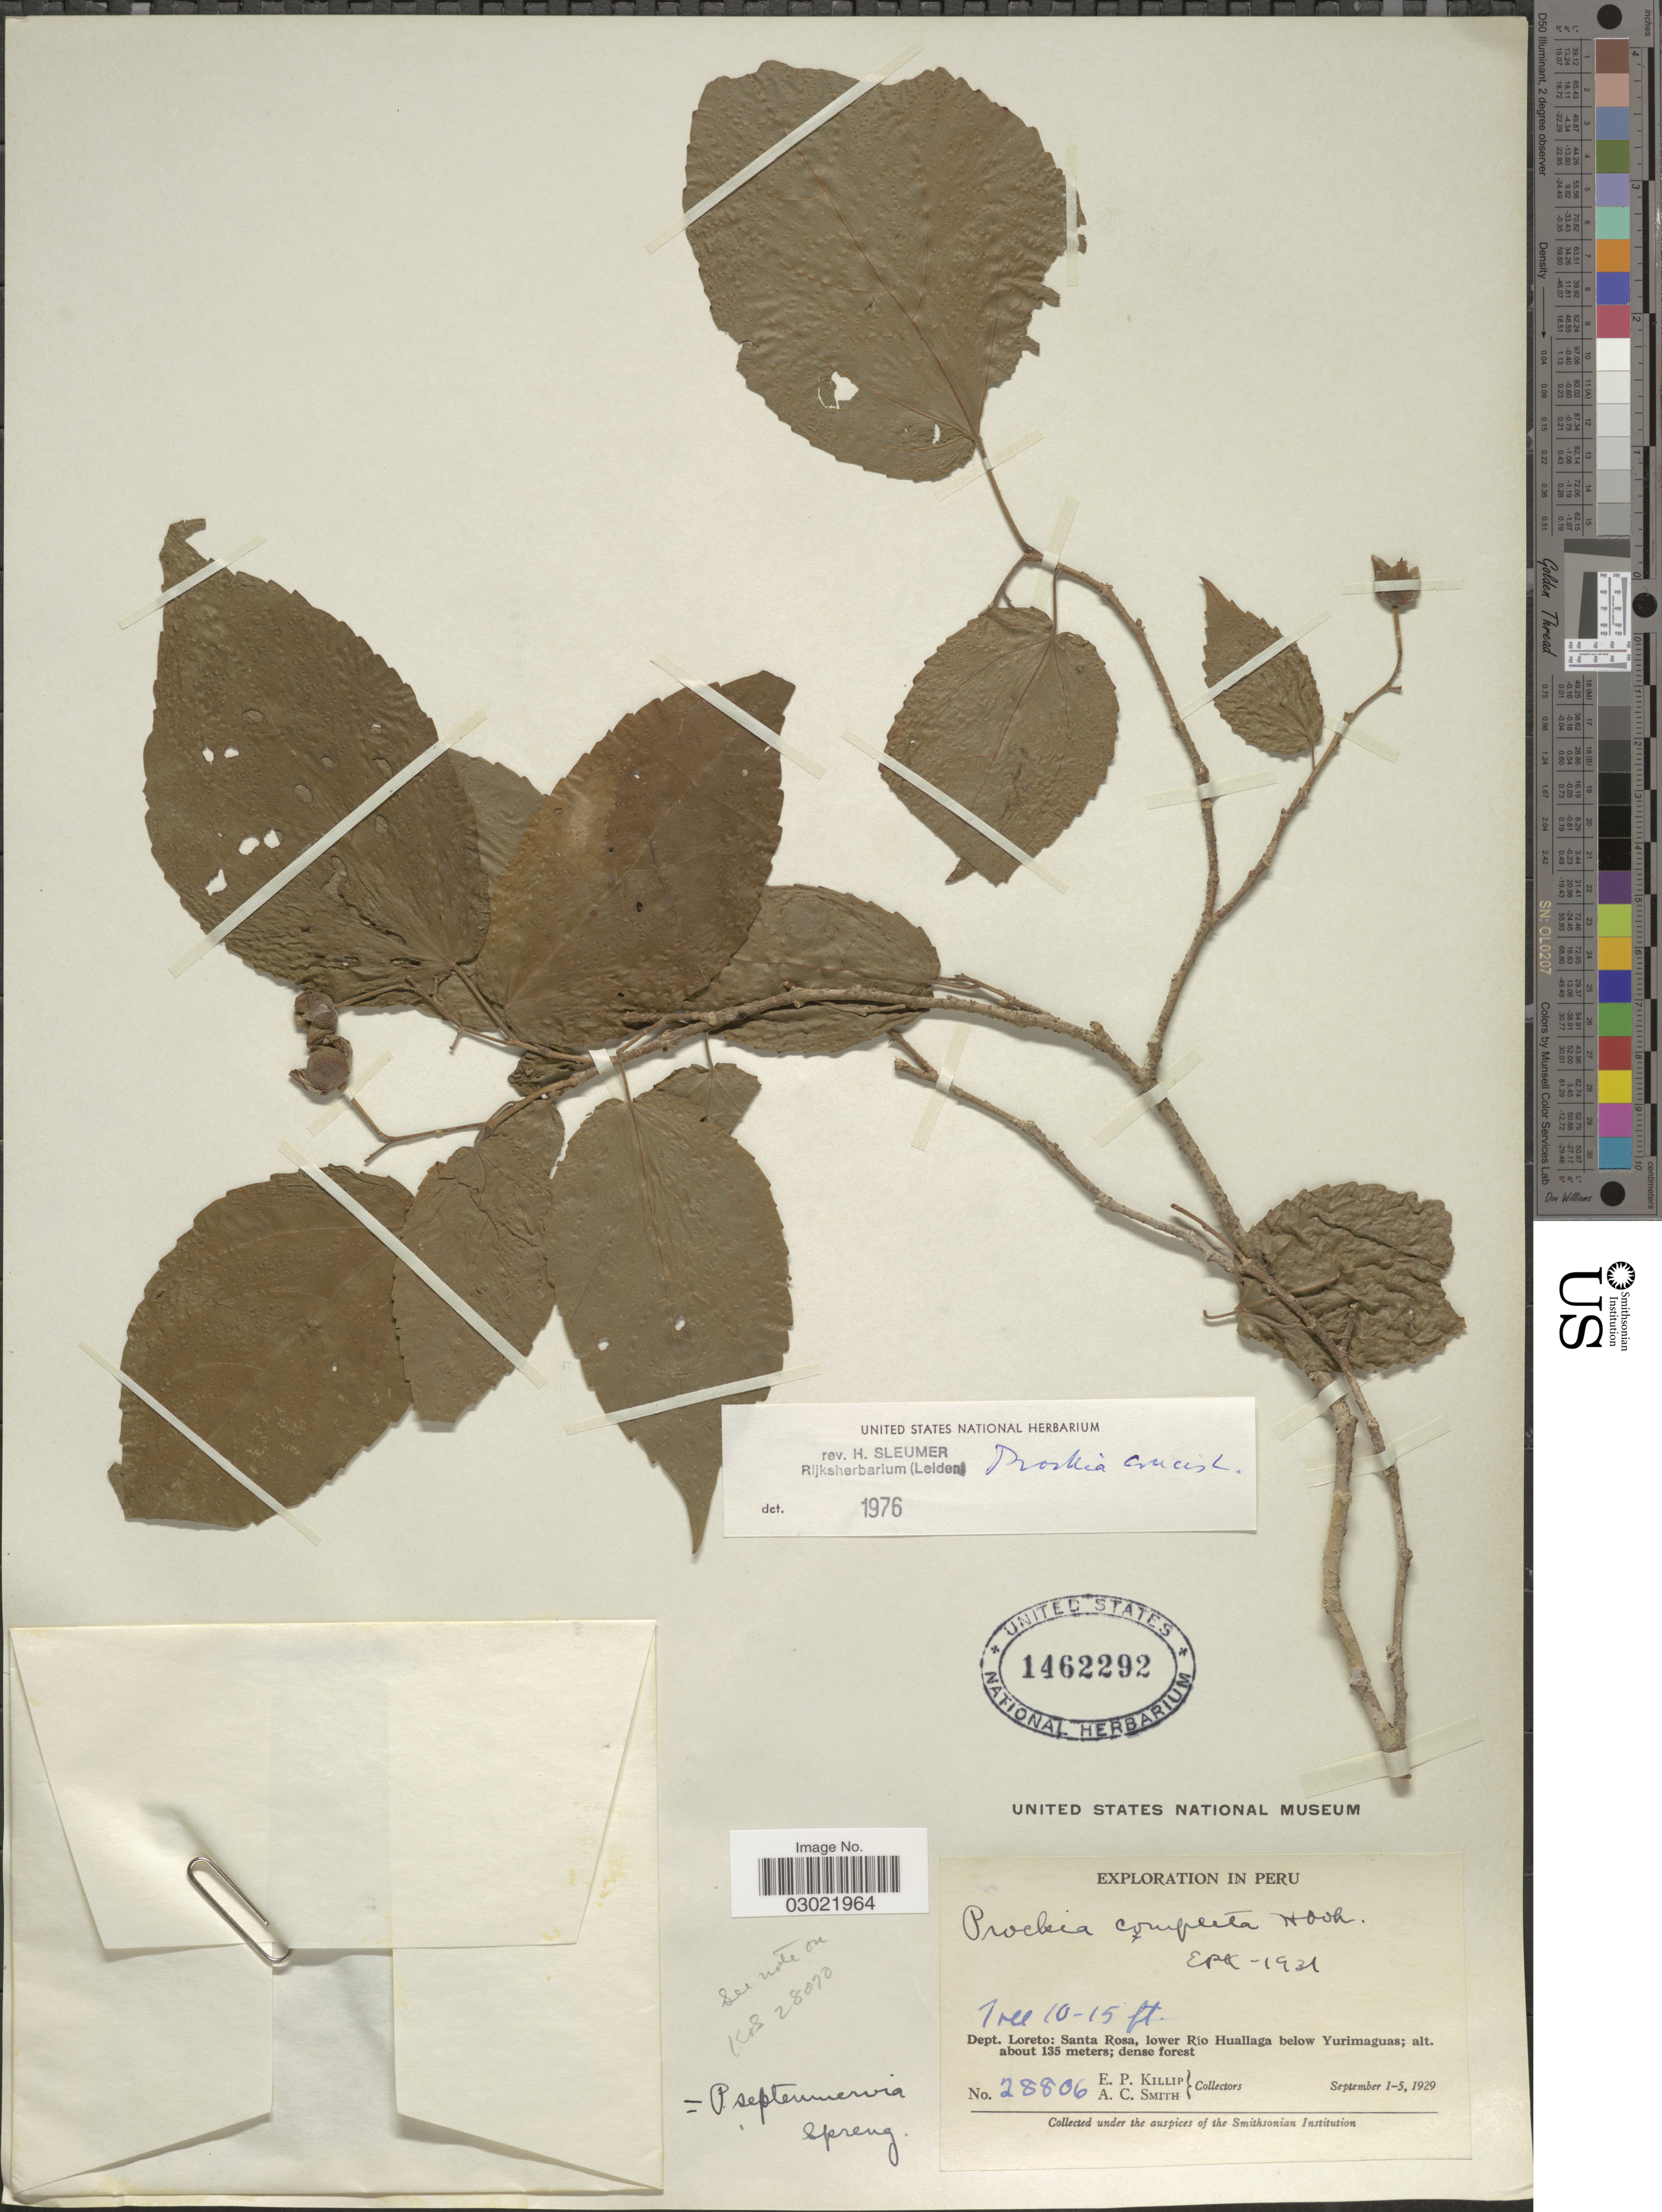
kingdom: Plantae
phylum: Tracheophyta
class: Magnoliopsida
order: Malpighiales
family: Salicaceae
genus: Prockia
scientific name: Prockia crucis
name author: P. Browne ex L.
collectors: E. P. Killip & A. C. Smith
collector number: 28806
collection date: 1929-09-01/1929-09-05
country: Peru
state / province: Loreto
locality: Dept. Loreto: Santa Rosa, lower Rio Huallaga below Yurimaguas.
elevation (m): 135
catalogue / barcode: US 1462292